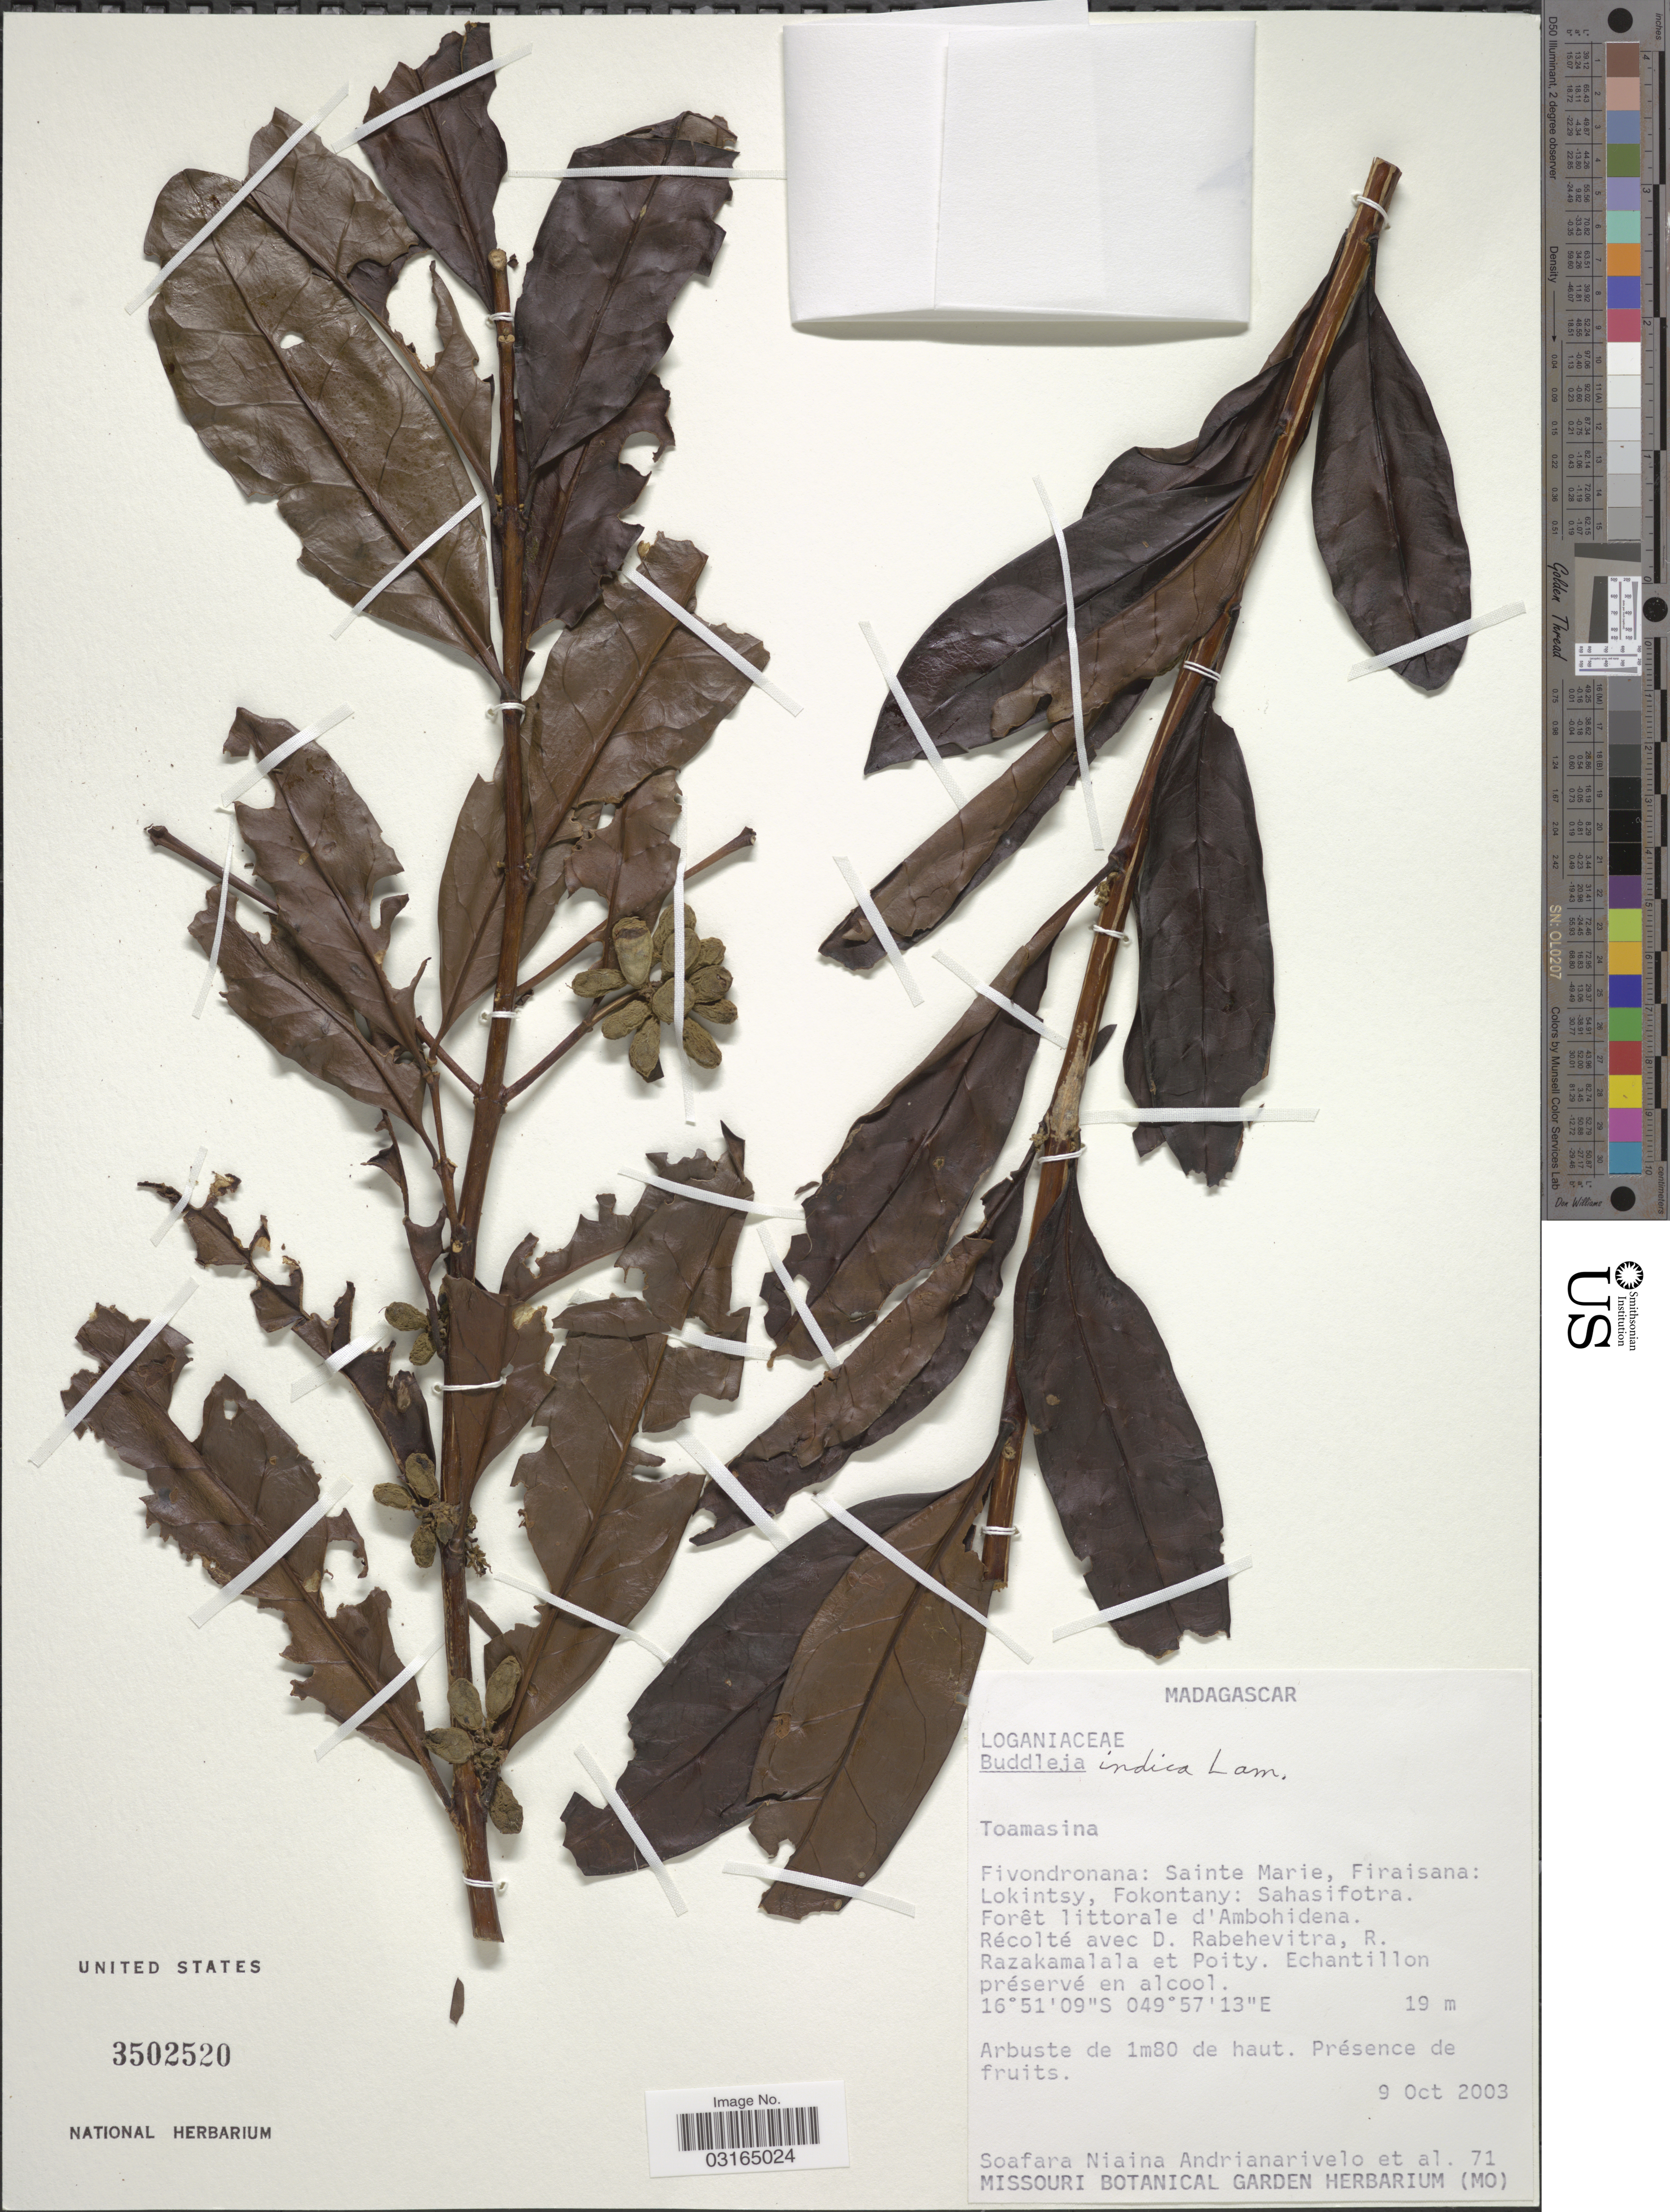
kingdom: Plantae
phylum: Tracheophyta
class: Magnoliopsida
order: Lamiales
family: Scrophulariaceae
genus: Buddleja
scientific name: Buddleja indica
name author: Lam.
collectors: S. Andrianarivelo, D. Rabehevitra, R. Razakamalala & -. Poity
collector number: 71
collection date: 2003-10-09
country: Madagascar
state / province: Analanjirofo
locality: Fivondronana: Sainte Marie, Firaisana: Lokintsy, Fokontany: Sahasifotra. Forêt littorale d'Ambohidena.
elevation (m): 19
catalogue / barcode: US 3502520